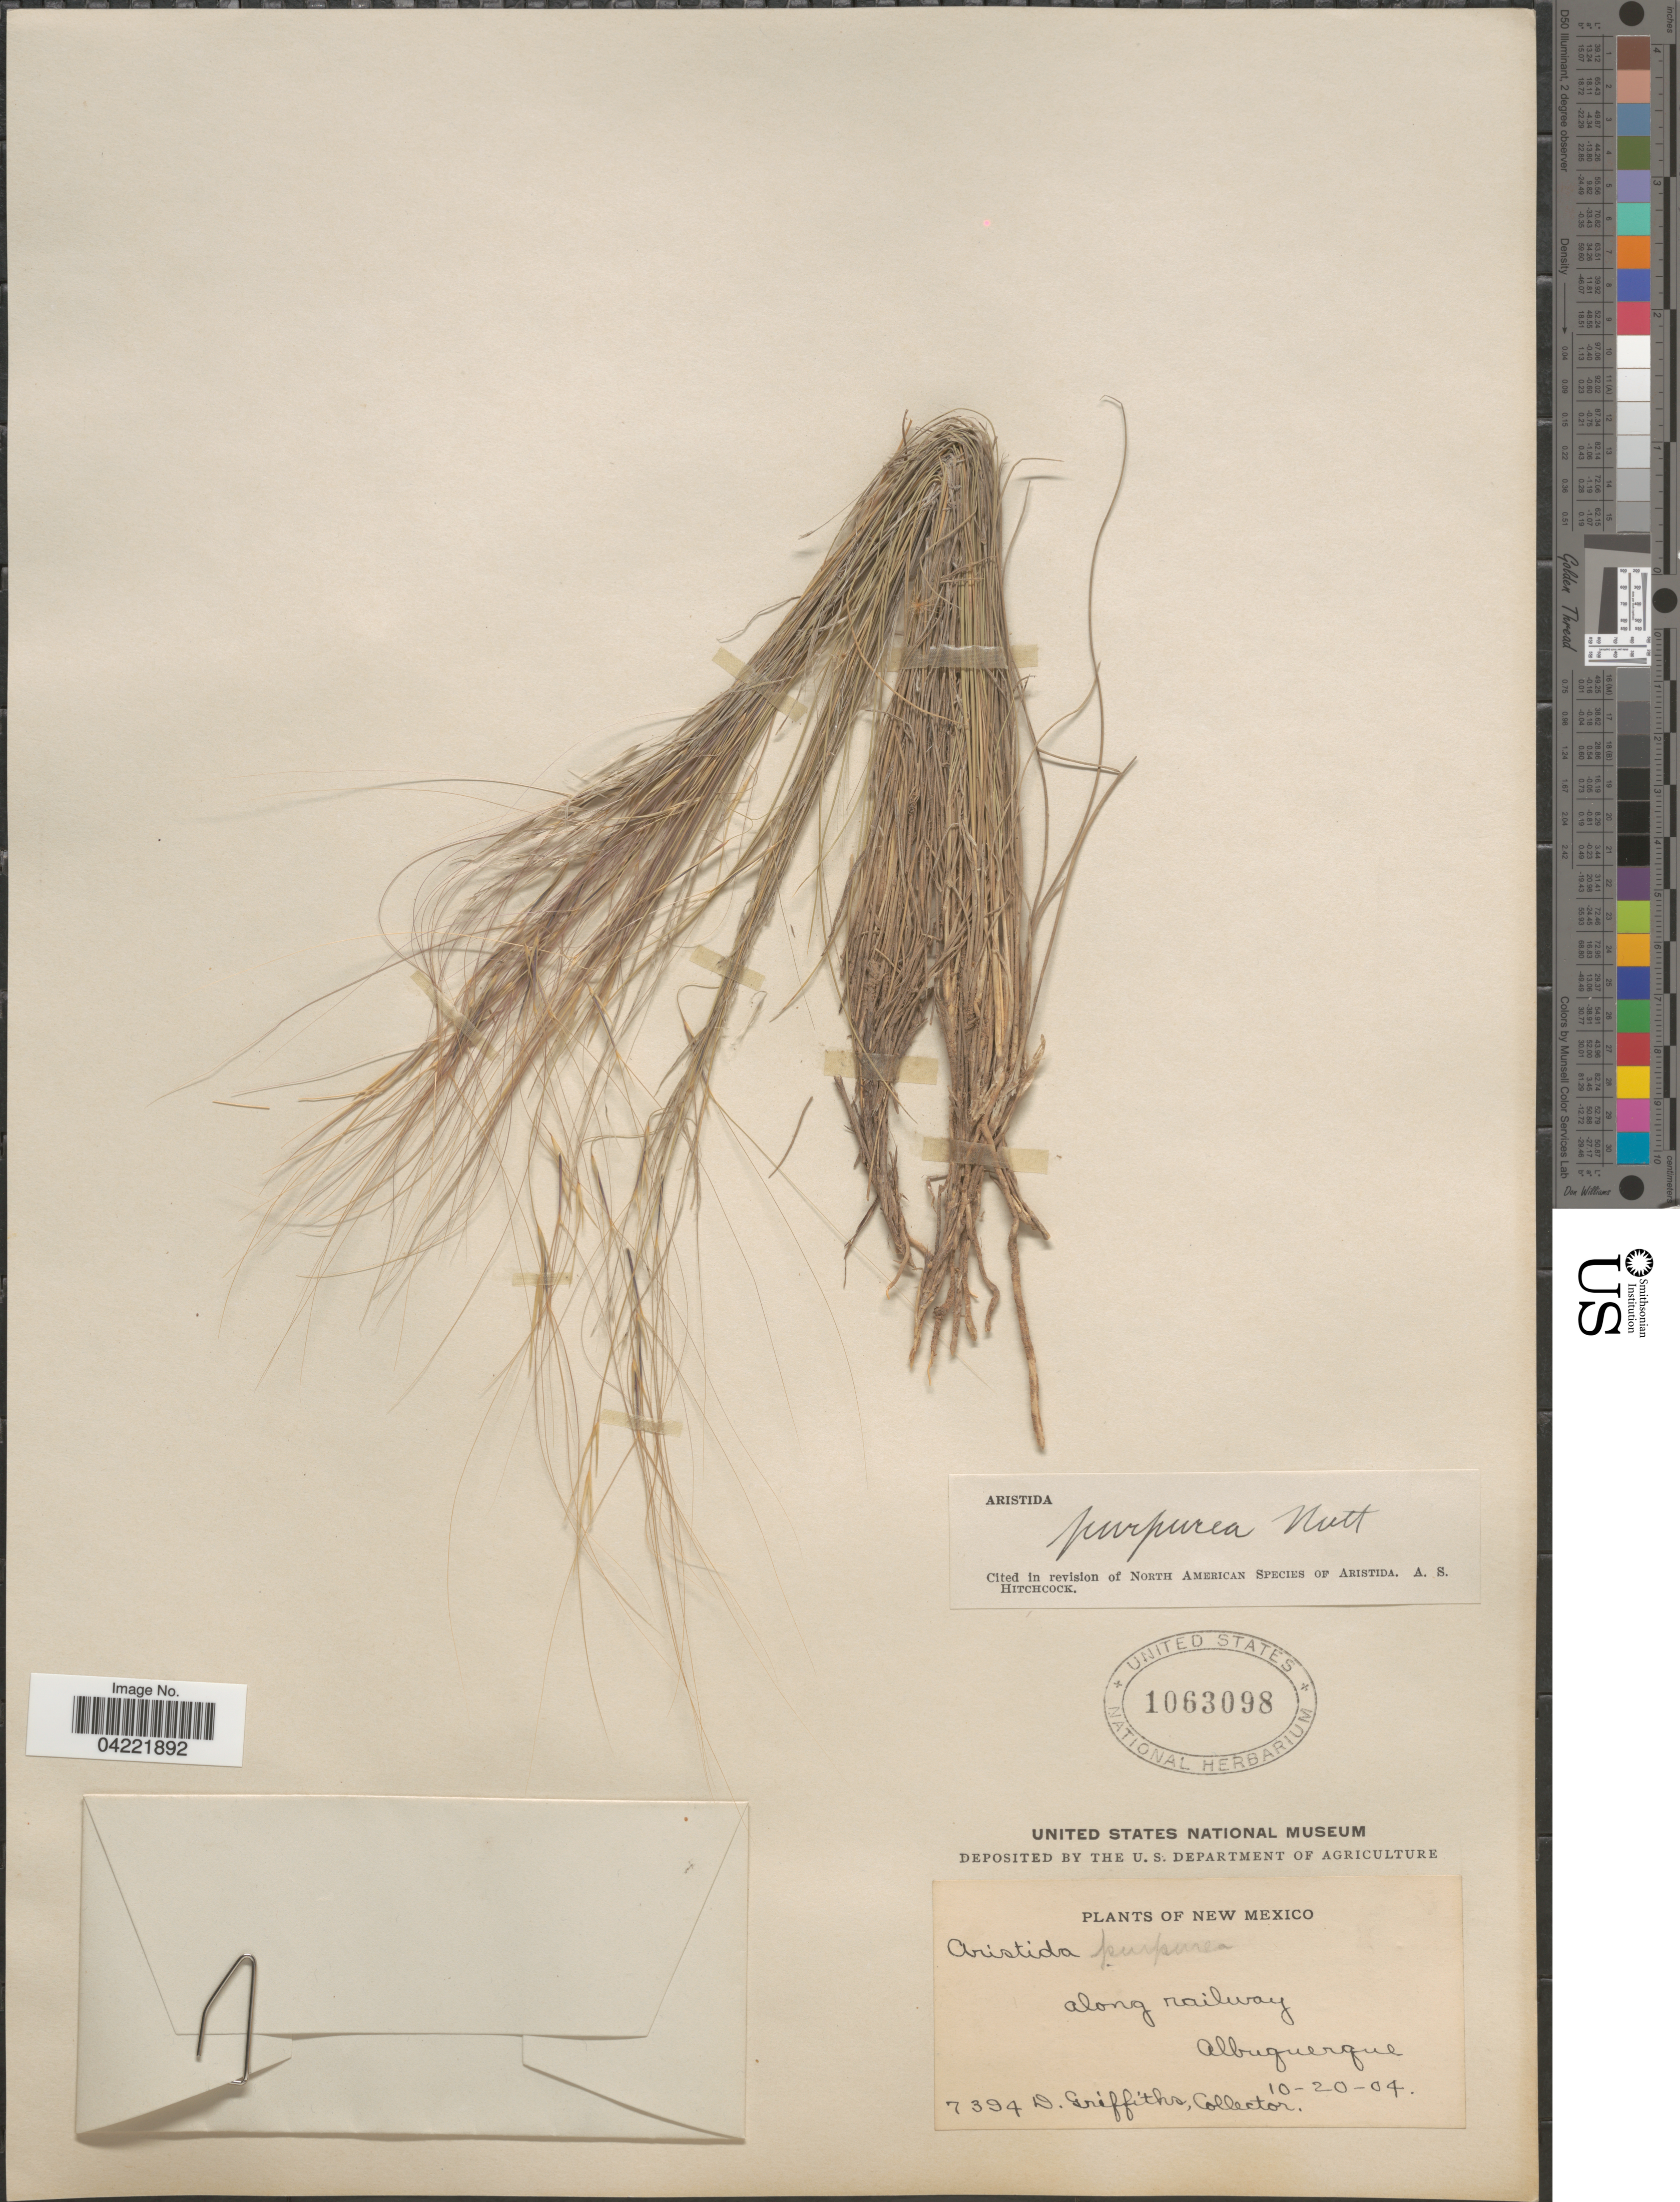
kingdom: Plantae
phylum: Tracheophyta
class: Liliopsida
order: Poales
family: Poaceae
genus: Aristida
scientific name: Aristida purpurea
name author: Nutt.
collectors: D. Griffiths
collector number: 7394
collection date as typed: Transcribed d/m/y: 20/10/4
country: United States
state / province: New Mexico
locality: Along railway. Albuquerque.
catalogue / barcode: US 1063098